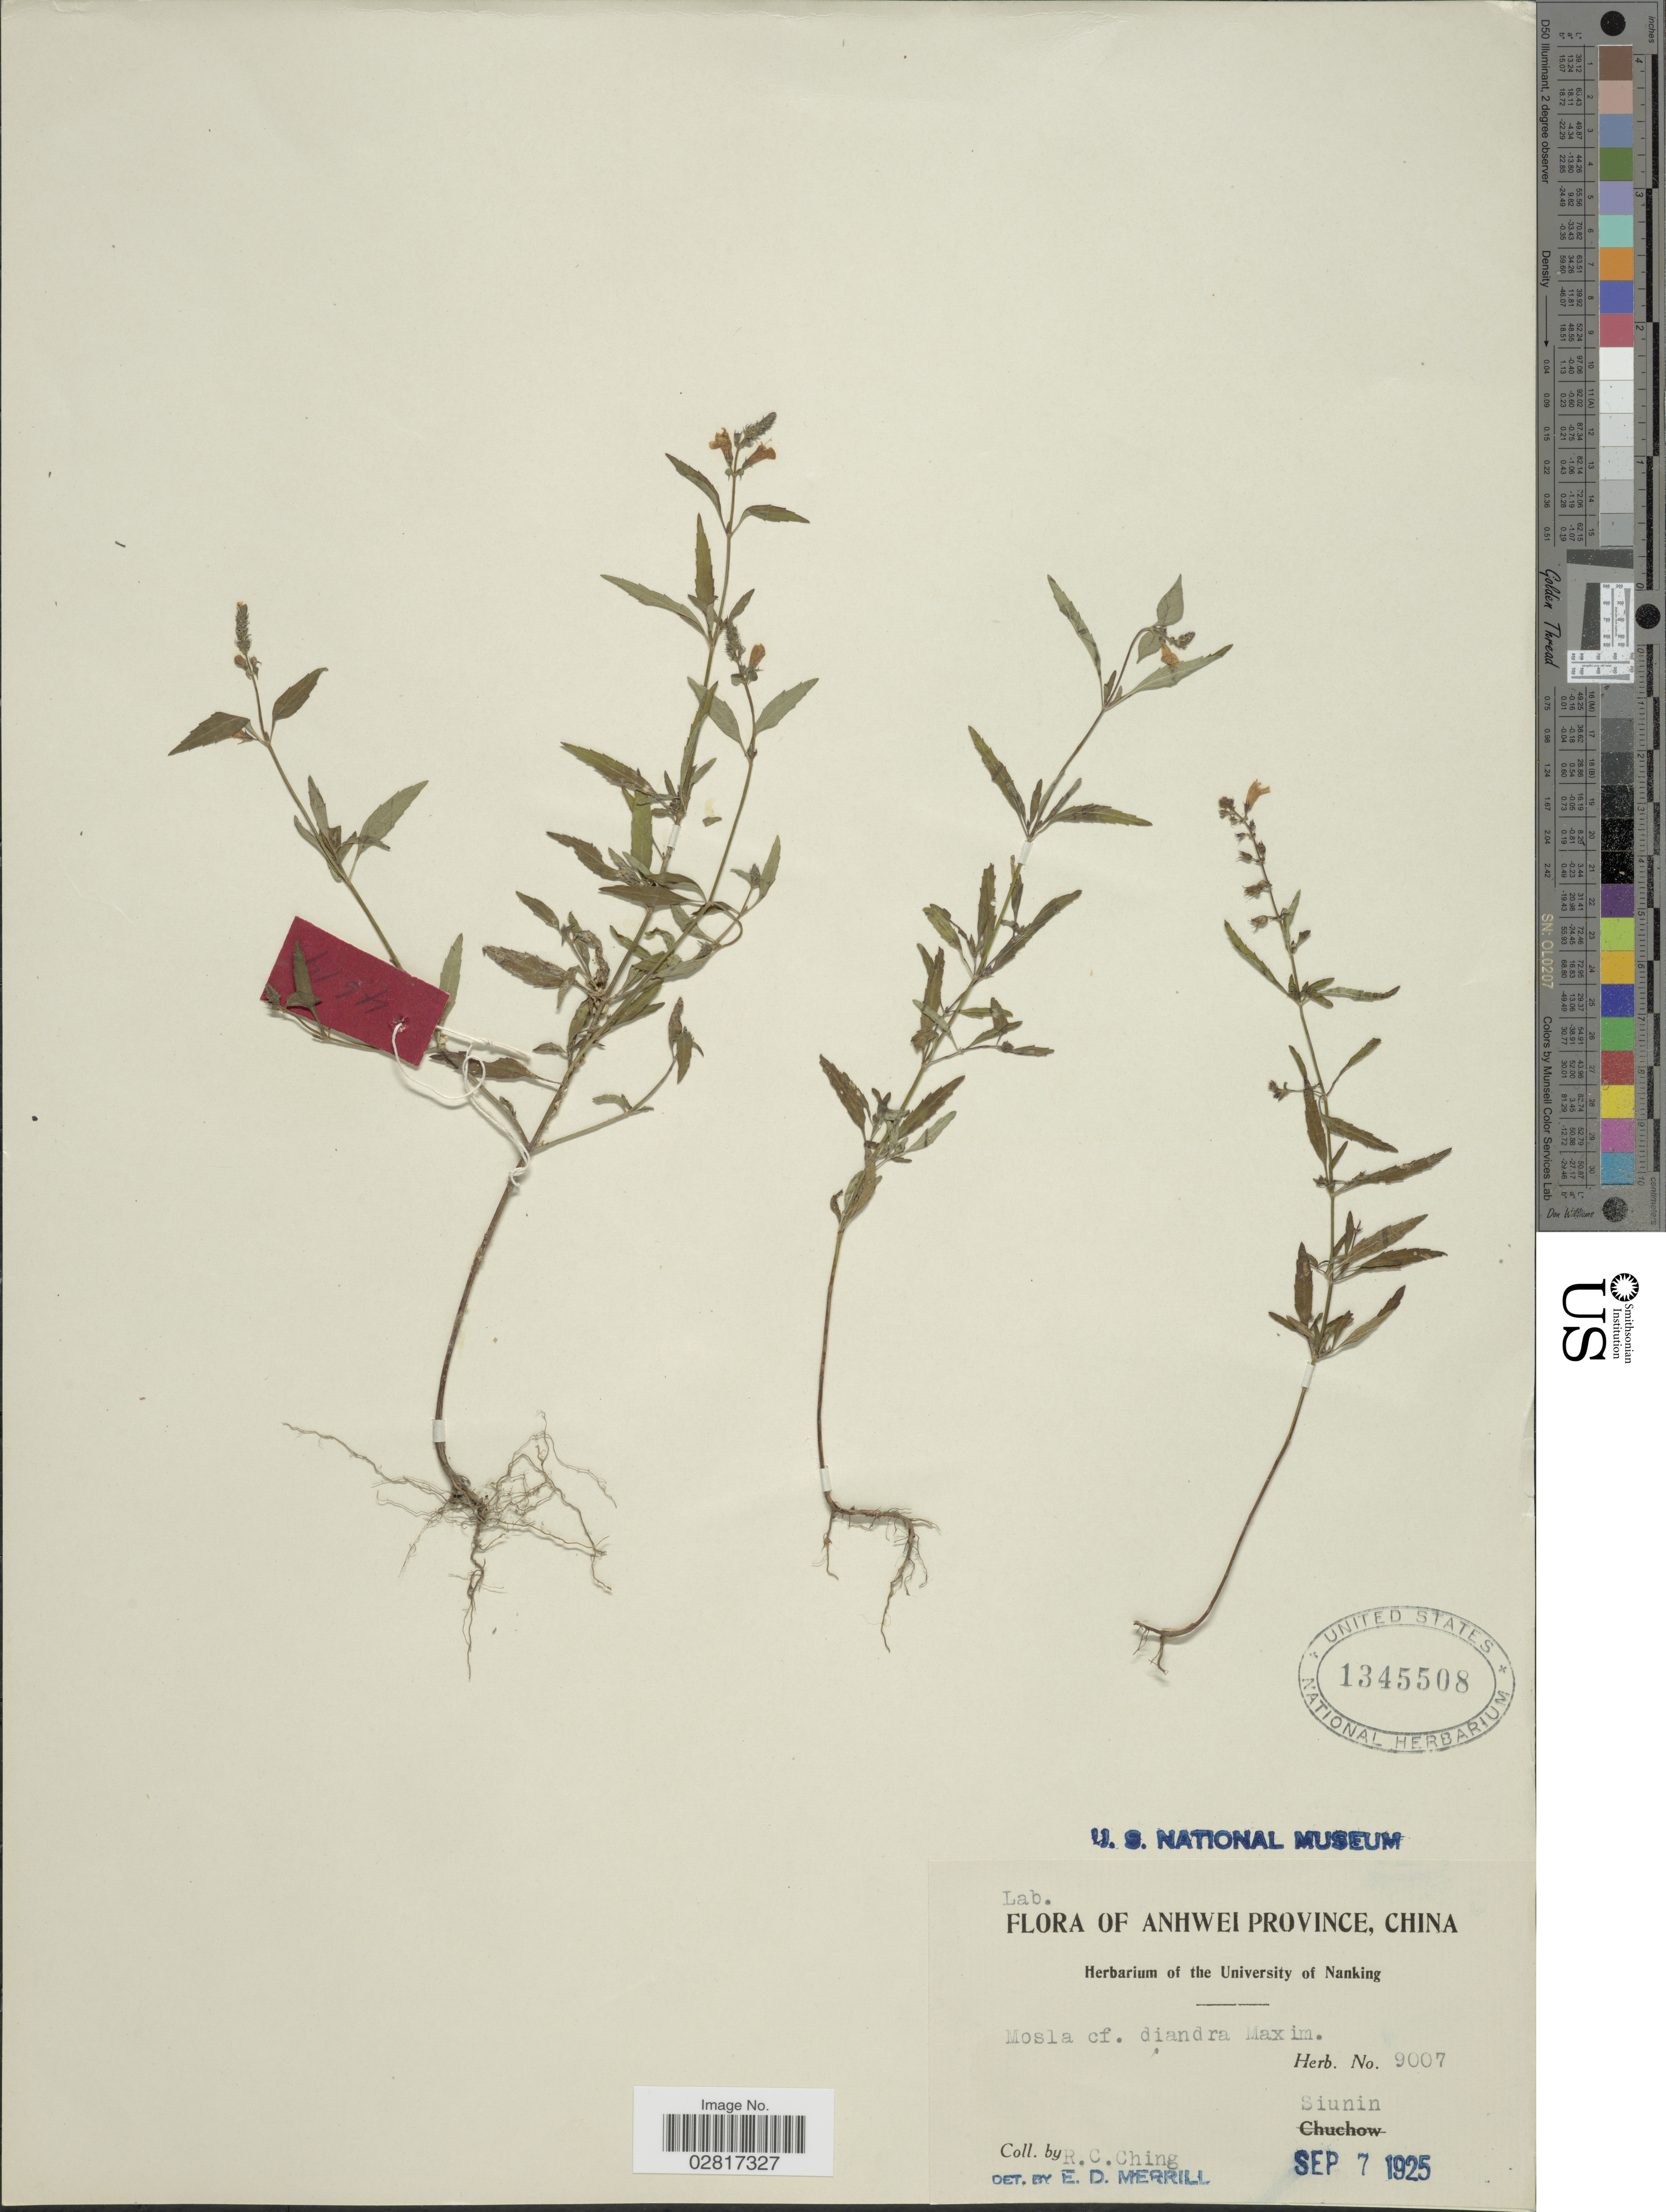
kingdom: Plantae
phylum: Tracheophyta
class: Magnoliopsida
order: Lamiales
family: Lamiaceae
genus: Mosla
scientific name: Mosla chinensis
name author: Maxim.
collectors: R. C. Ching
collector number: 9007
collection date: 1925-09-07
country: China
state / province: Anhui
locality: Anhwei Province. Siunin.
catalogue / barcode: US 1345508